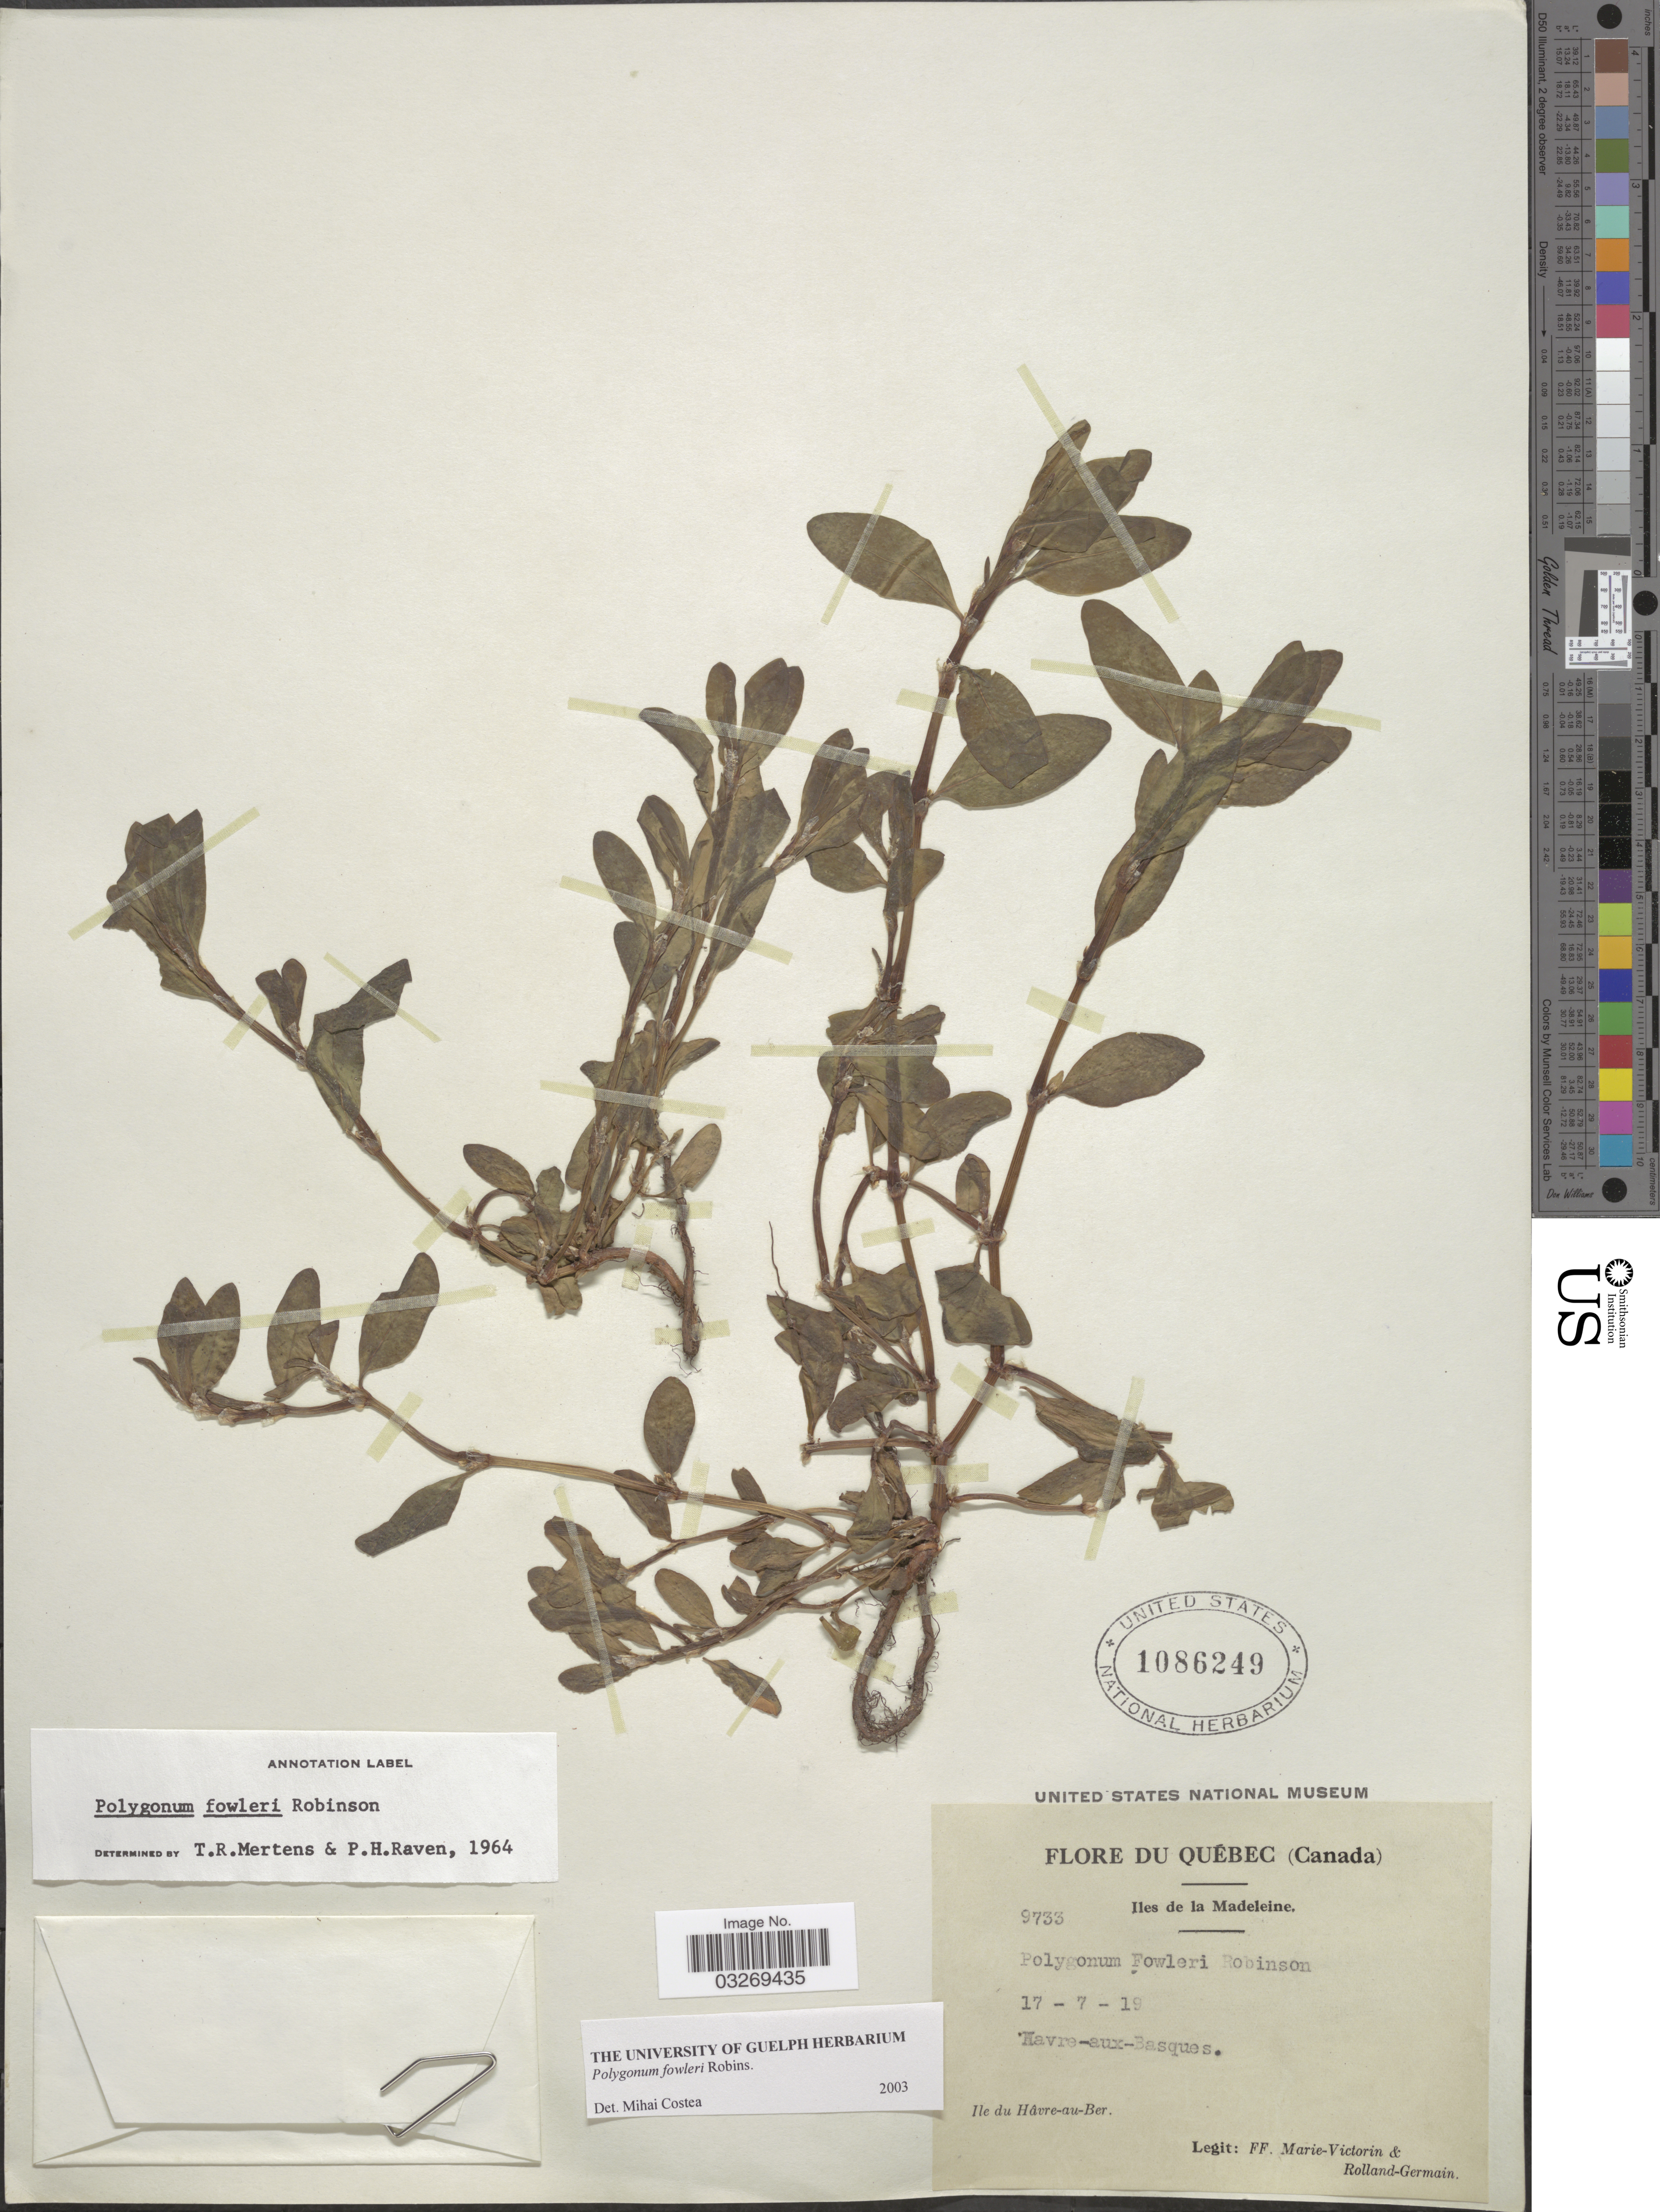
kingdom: Plantae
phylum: Tracheophyta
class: Magnoliopsida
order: Caryophyllales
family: Polygonaceae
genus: Polygonum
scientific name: Polygonum fowleri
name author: B.L. Rob.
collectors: F. Marie-Victorin & Rolland-Germain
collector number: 9733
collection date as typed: Transcribed d/m/y: 17/7/19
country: Canada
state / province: Quebec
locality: Iles de la Madeleine. Havre-aux-Basques. Ile du Hâvre-aux-Basques.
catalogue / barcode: US 1086249